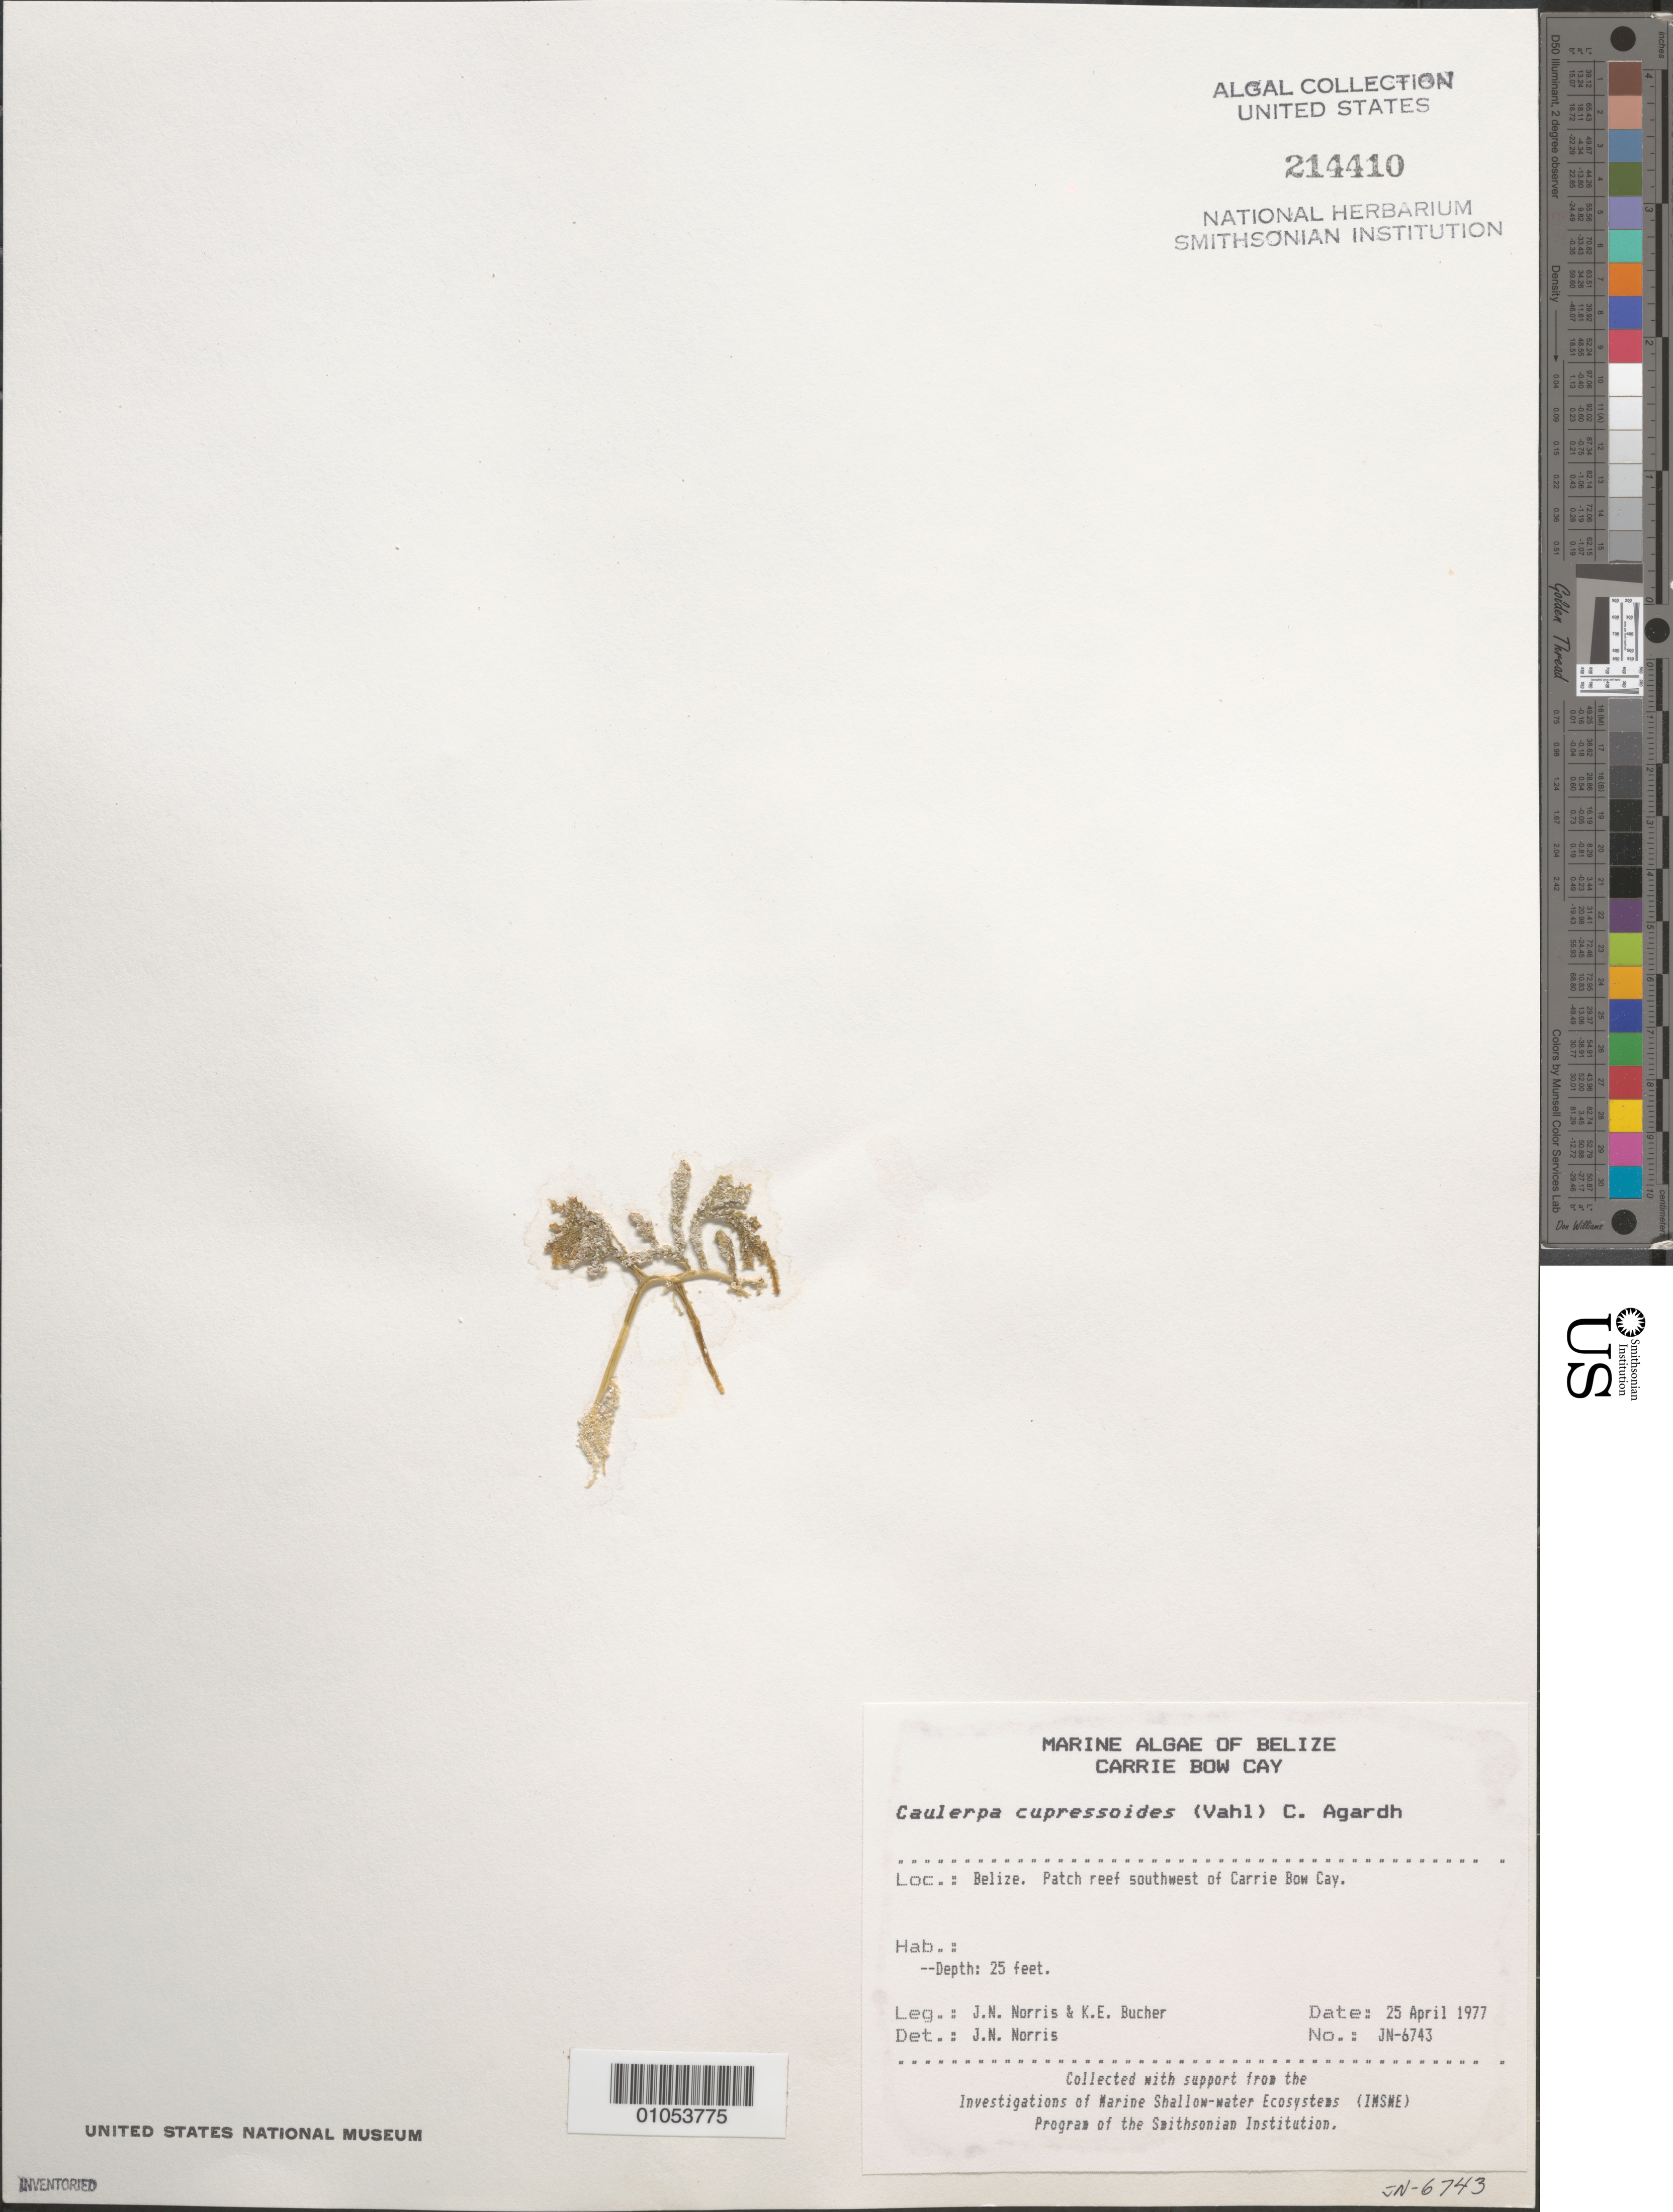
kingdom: Plantae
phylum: Chlorophyta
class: Ulvophyceae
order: Bryopsidales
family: Caulerpaceae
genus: Caulerpa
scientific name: Caulerpa cupressoides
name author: (Vahl) C. Agardh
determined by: Norris, James N.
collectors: J. N. Norris & K. E. Bucher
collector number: JN-6743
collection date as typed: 25 Apr 1977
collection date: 1977-04-25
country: Belize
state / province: Stann Creek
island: Carrie Bow Cay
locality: Patch reef southwest of Carrie Bow Cay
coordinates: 16 48'N, 88 05'W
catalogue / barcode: US 214410